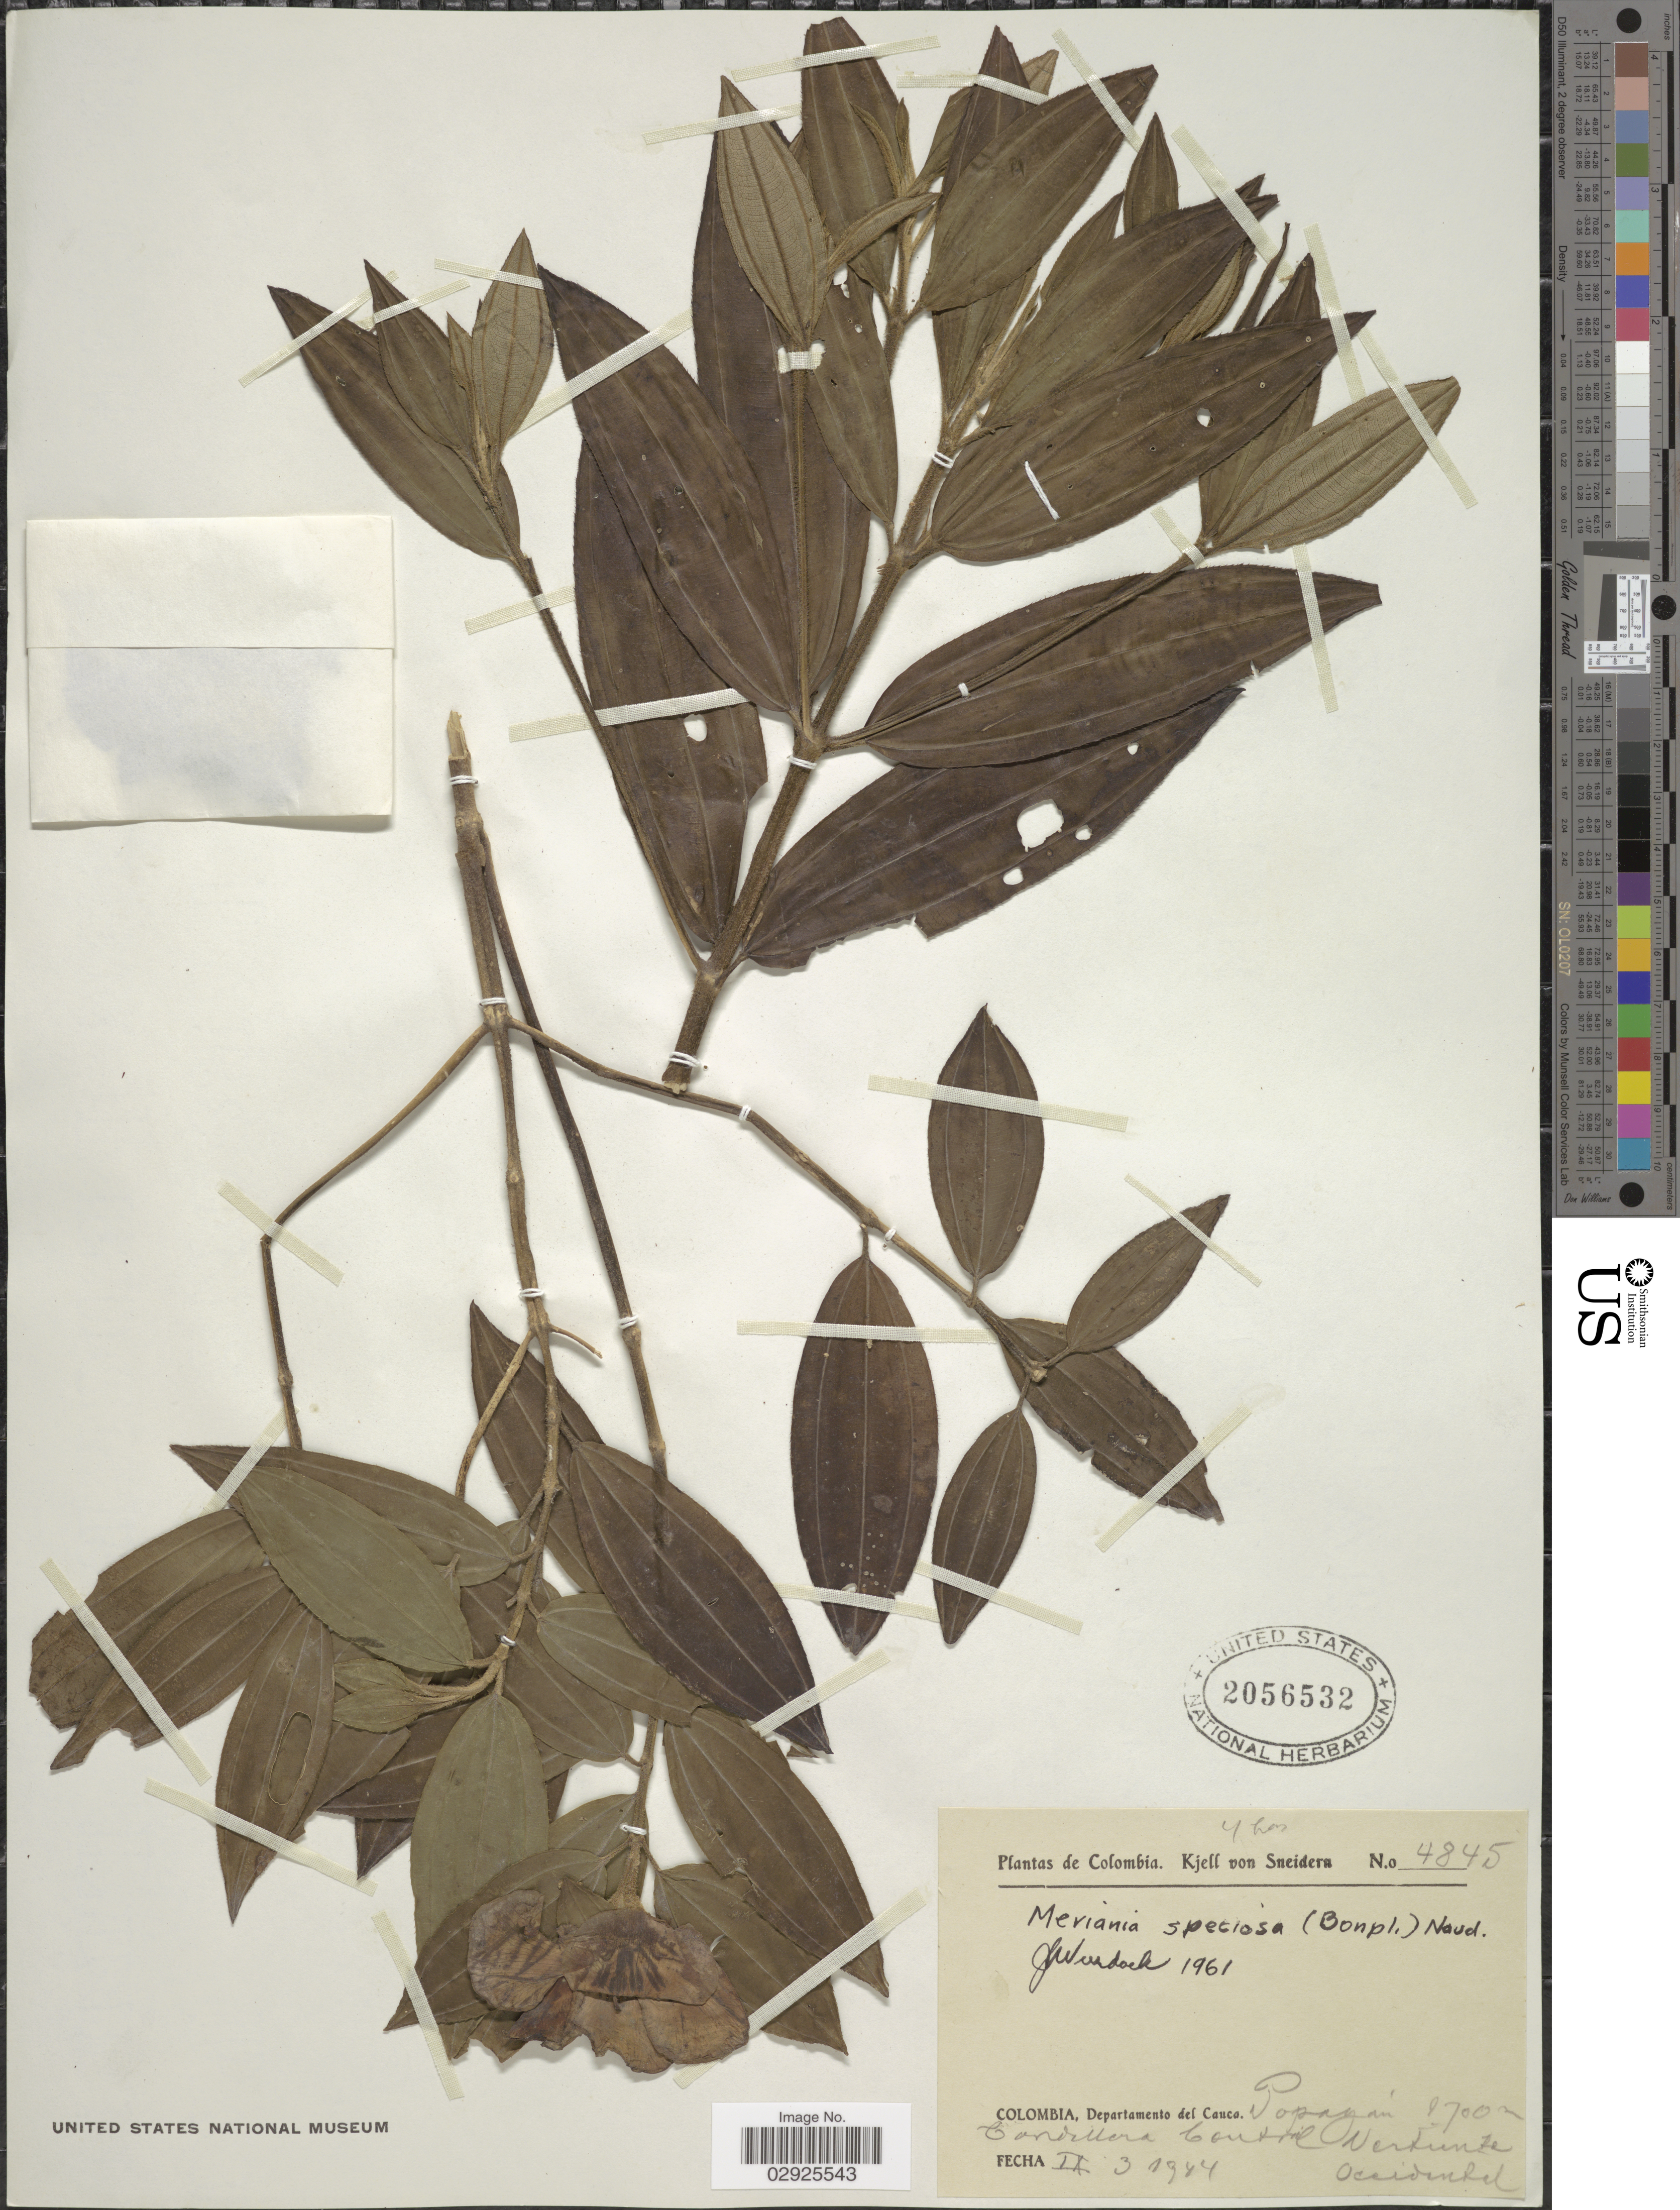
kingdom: Plantae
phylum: Tracheophyta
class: Magnoliopsida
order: Myrtales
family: Melastomataceae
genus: Meriania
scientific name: Meriania speciosa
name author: (Bonpl.) Naudin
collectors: K. von Sneidern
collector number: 4845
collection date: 1944-09-03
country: Colombia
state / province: Cauca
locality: Departamento del Cauca, Popayán, Cordillera Central, Vertiente occidental.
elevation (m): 1700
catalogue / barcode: US 2056532